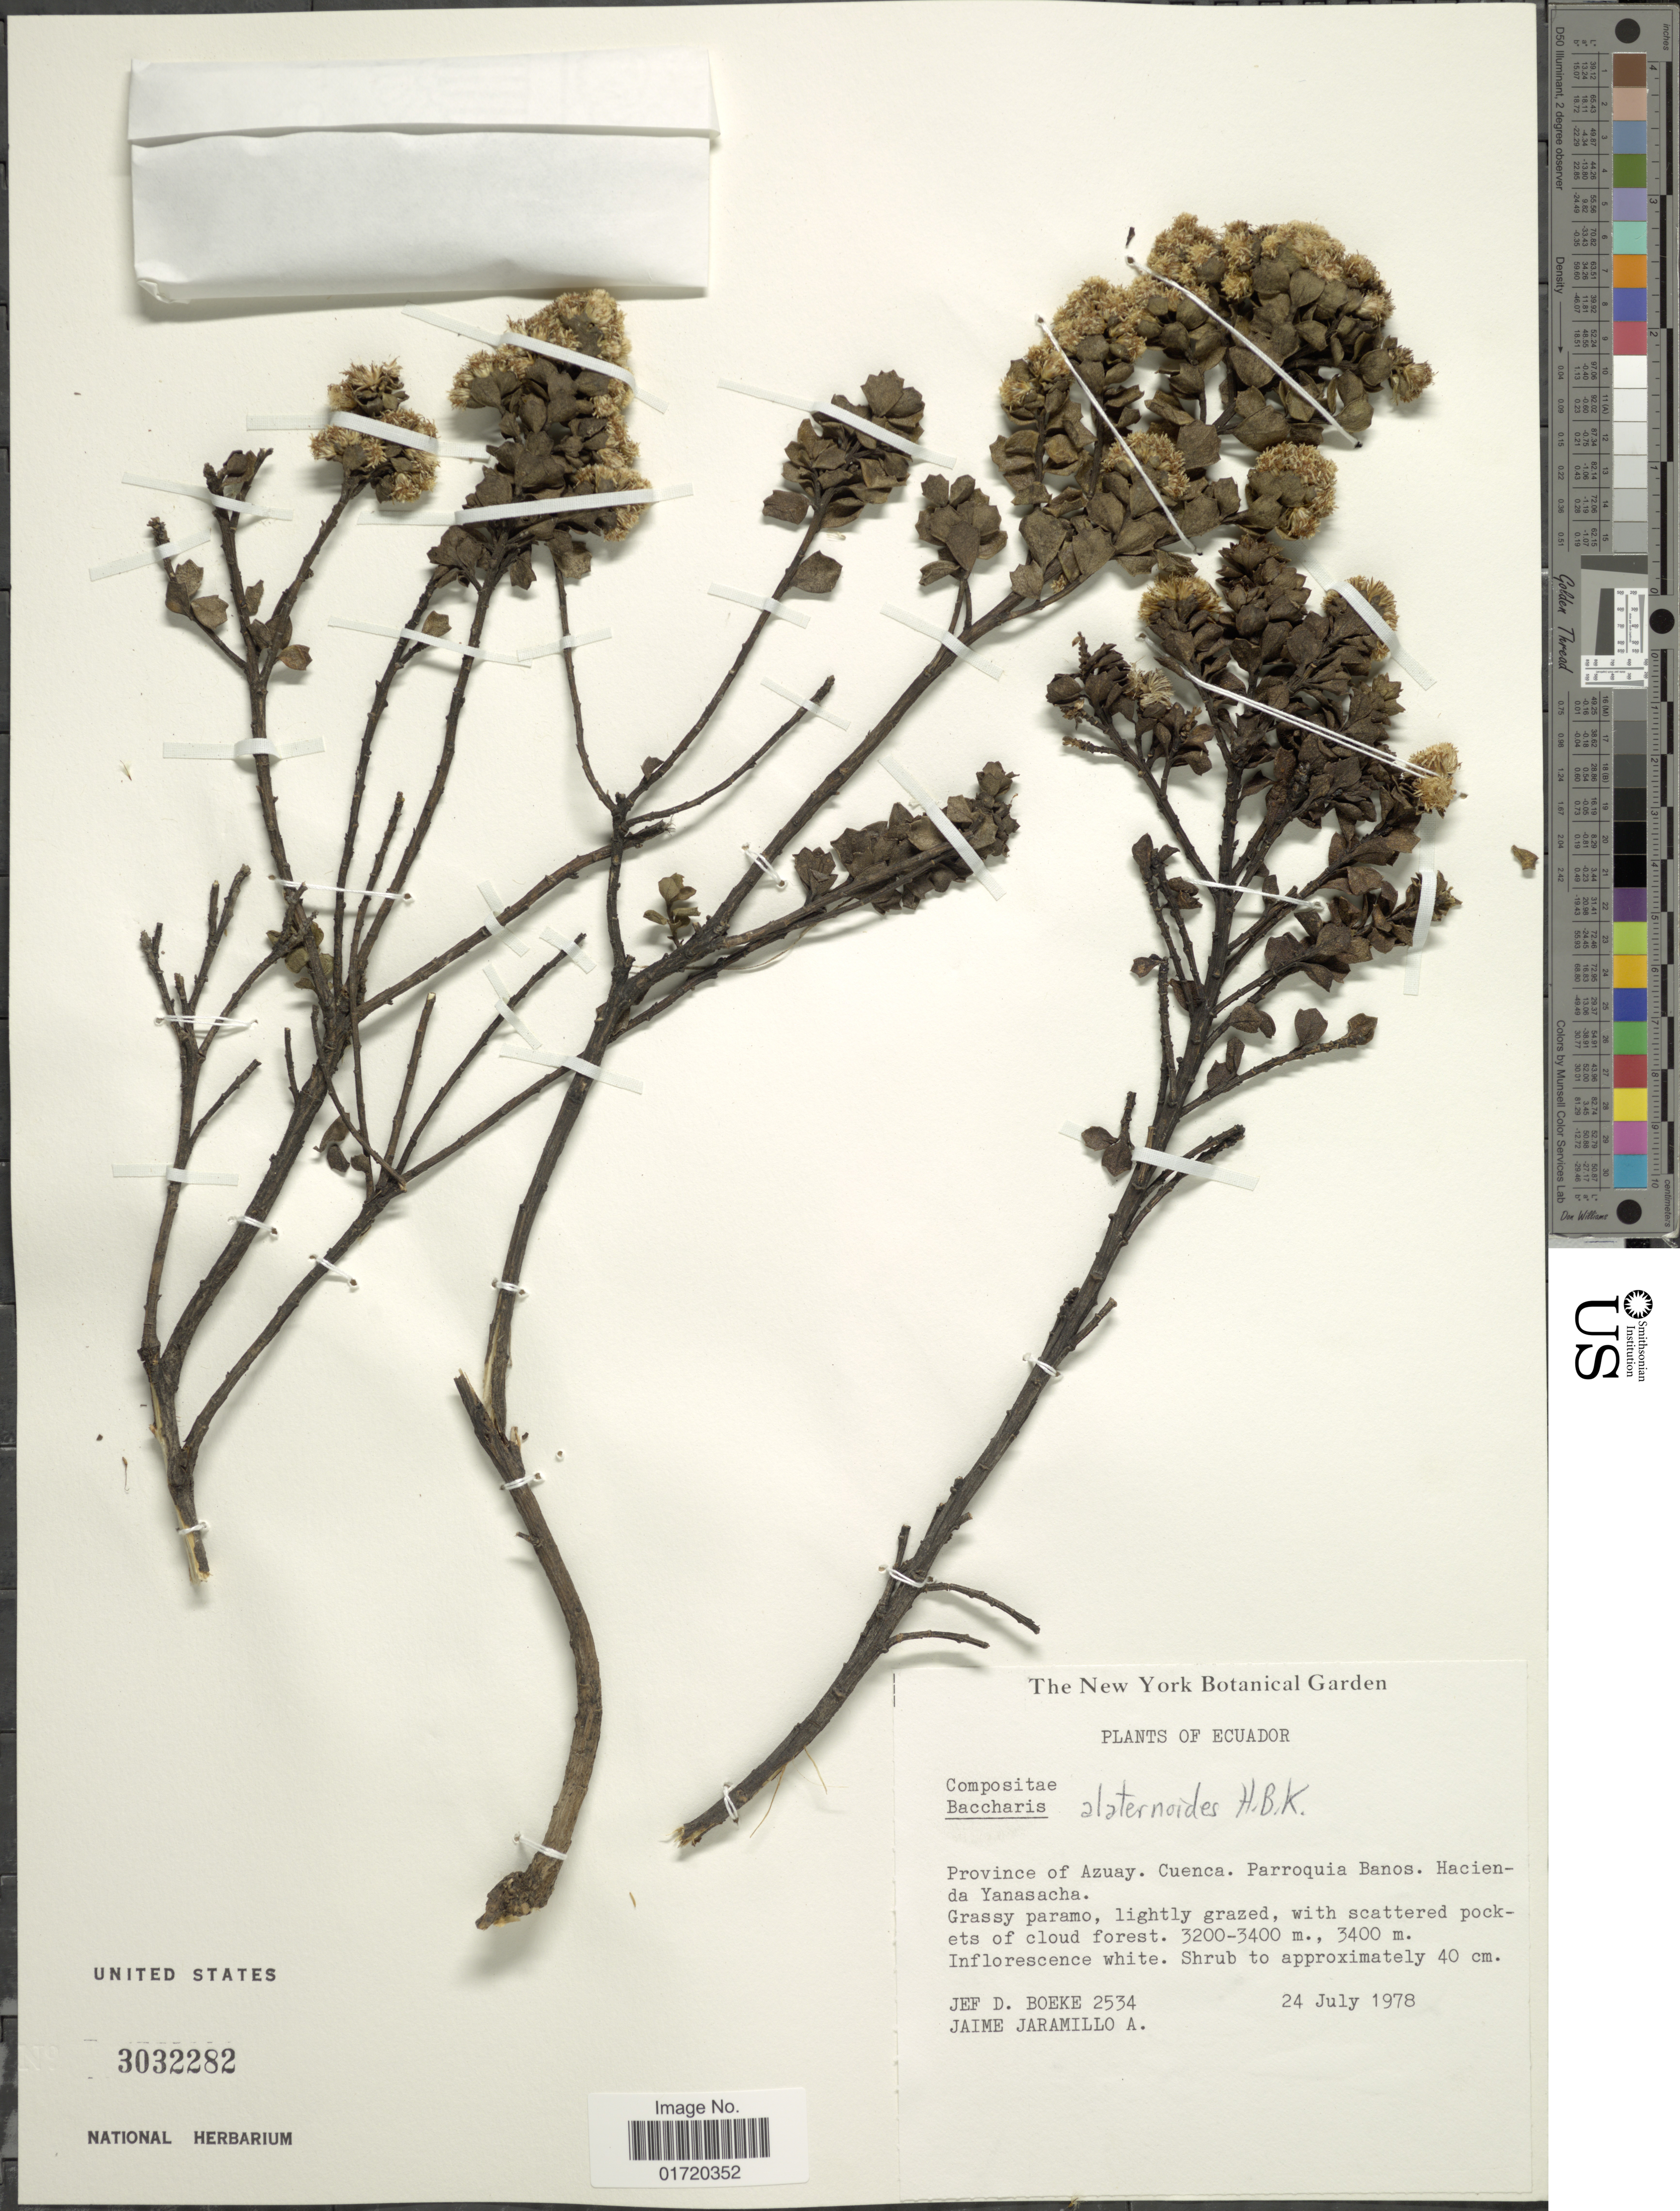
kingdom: Plantae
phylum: Tracheophyta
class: Magnoliopsida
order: Asterales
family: Asteraceae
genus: Baccharis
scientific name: Baccharis alaternoides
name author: Kunth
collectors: J. D. Boeke & J. L. Jaramillo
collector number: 2534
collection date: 1978-07-24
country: Ecuador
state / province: Azuay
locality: Cuenca, Parroquia Banos, Hacienda Yanasacha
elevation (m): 3200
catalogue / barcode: US 3032282